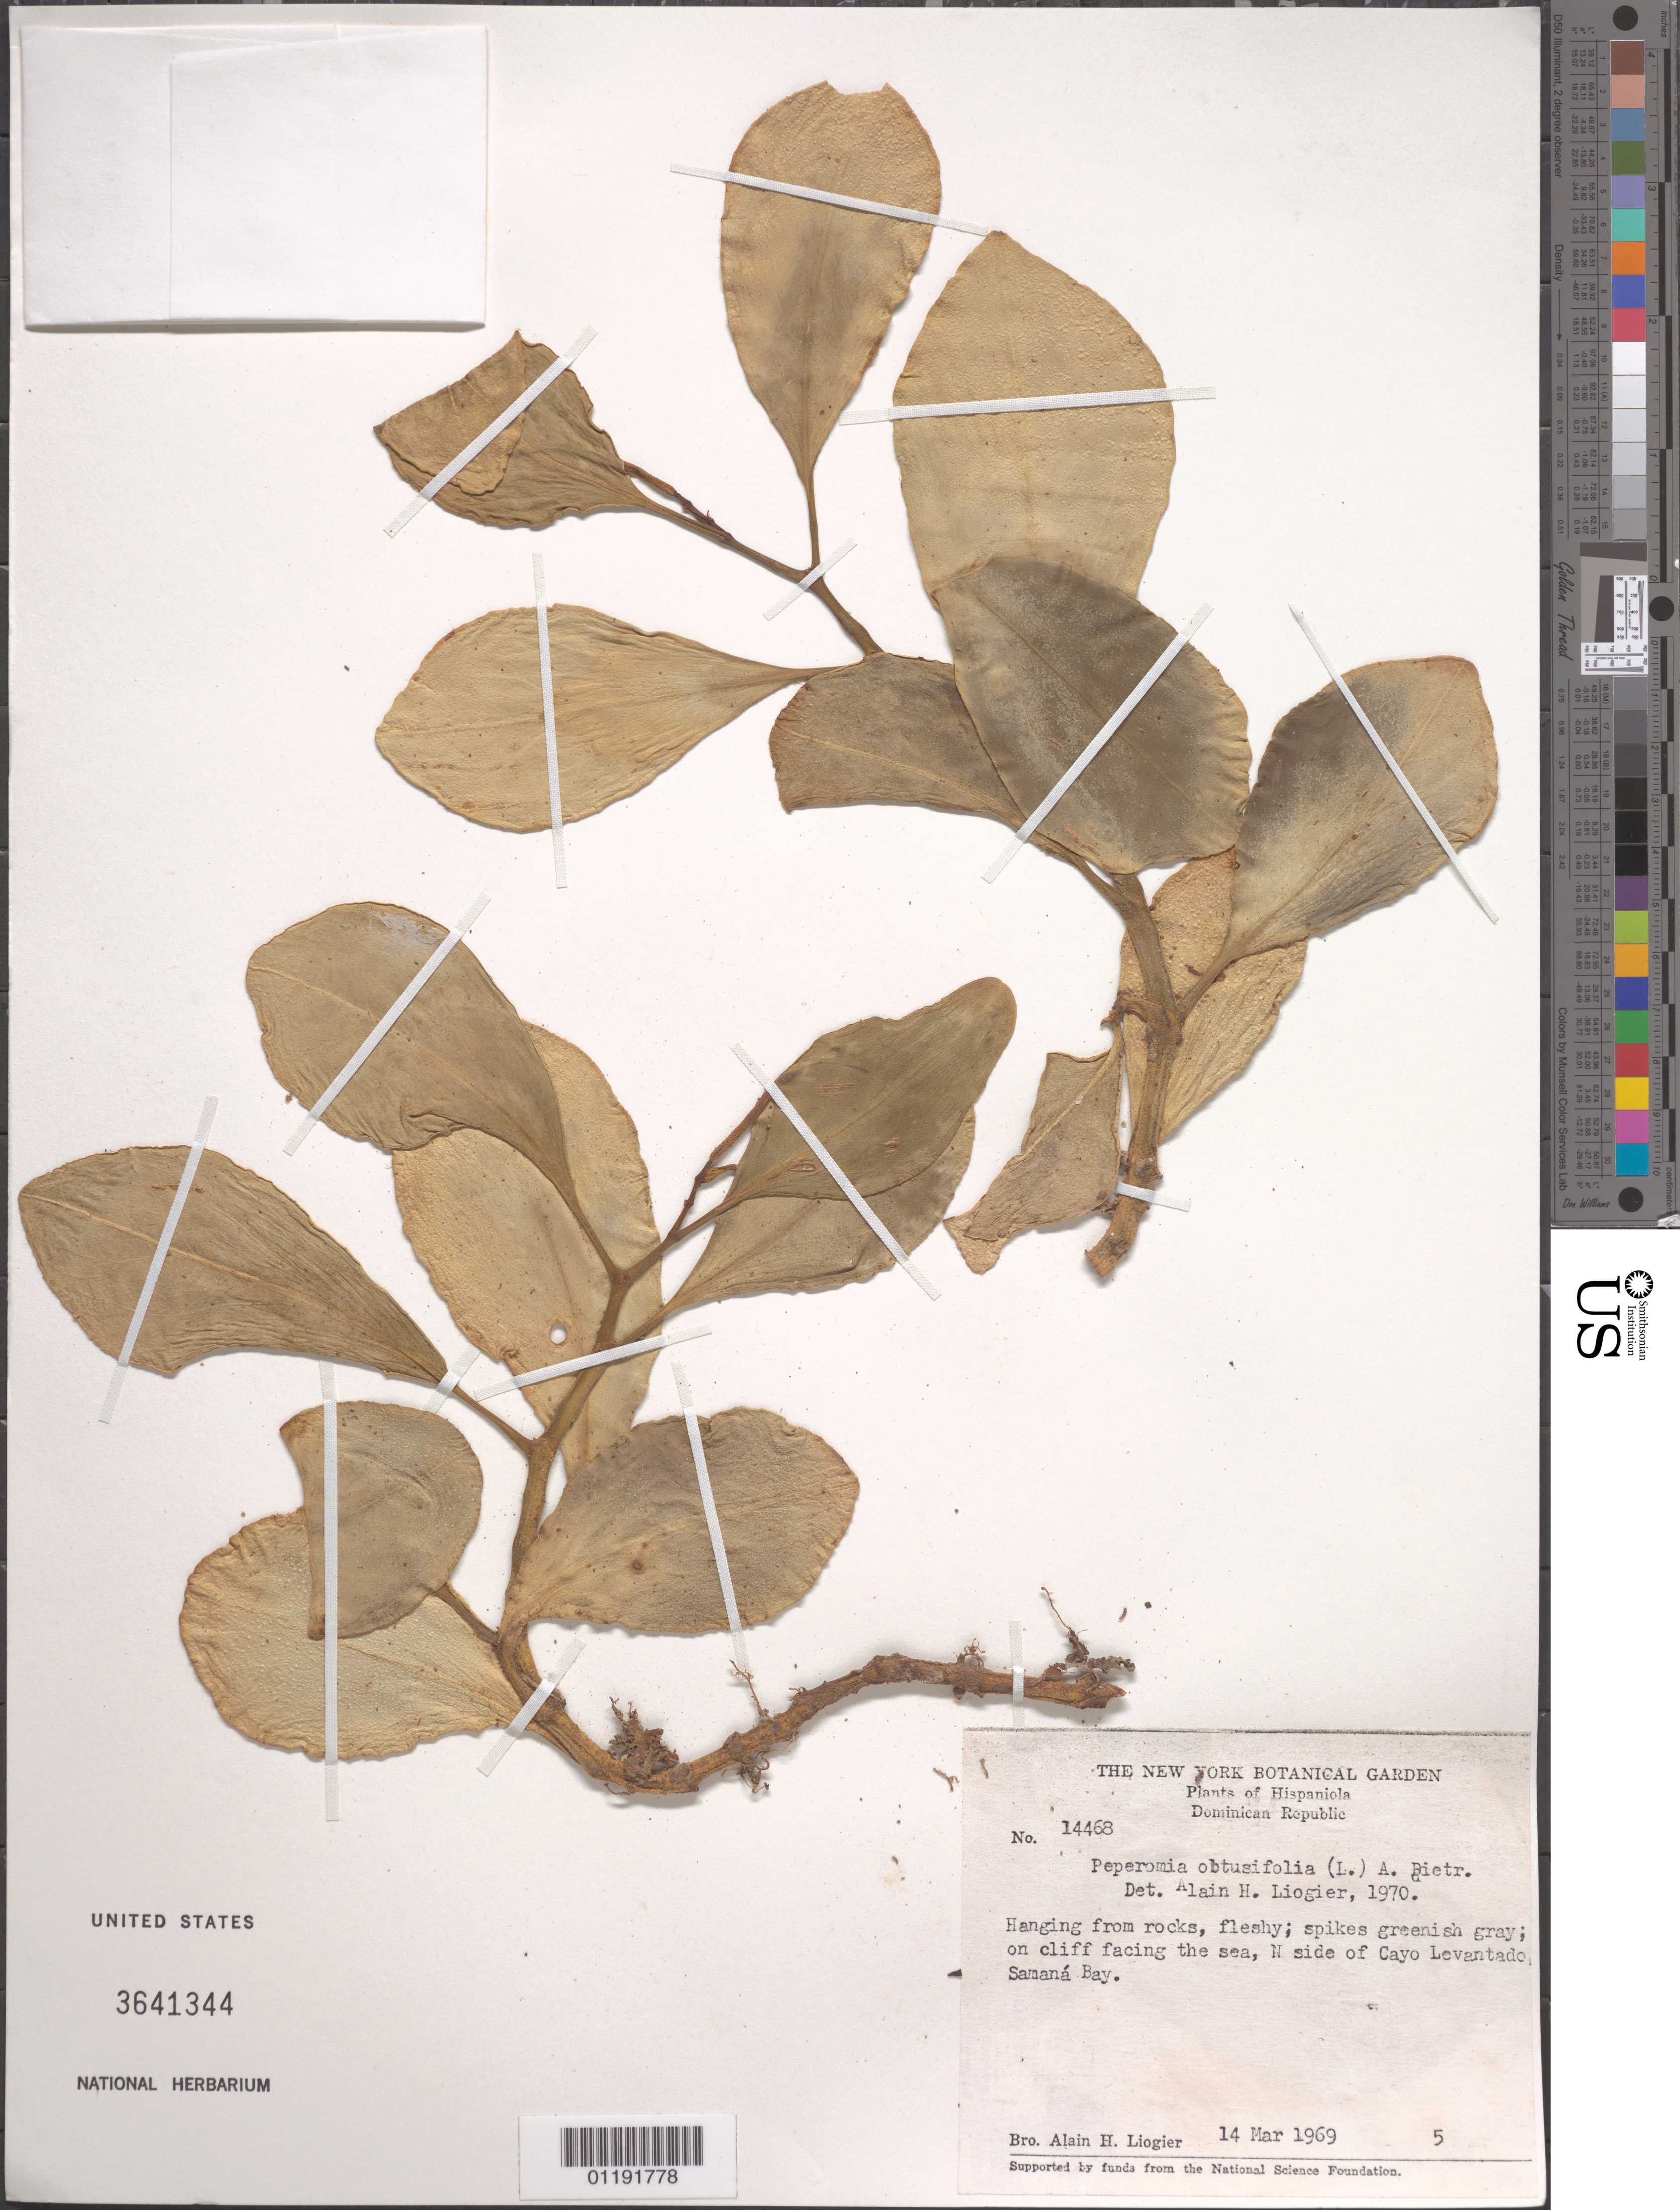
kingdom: Plantae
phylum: Tracheophyta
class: Magnoliopsida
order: Piperales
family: Piperaceae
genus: Peperomia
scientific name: Peperomia obtusifolia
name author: (L.) A. Dietr.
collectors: A. H. Liogier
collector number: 14468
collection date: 1969-03-14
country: Dominican Republic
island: Hispaniola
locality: Samana Bay, N side of Cayo Levantado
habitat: On cliff facing the sea, hanging from rocks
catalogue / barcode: US 3641344